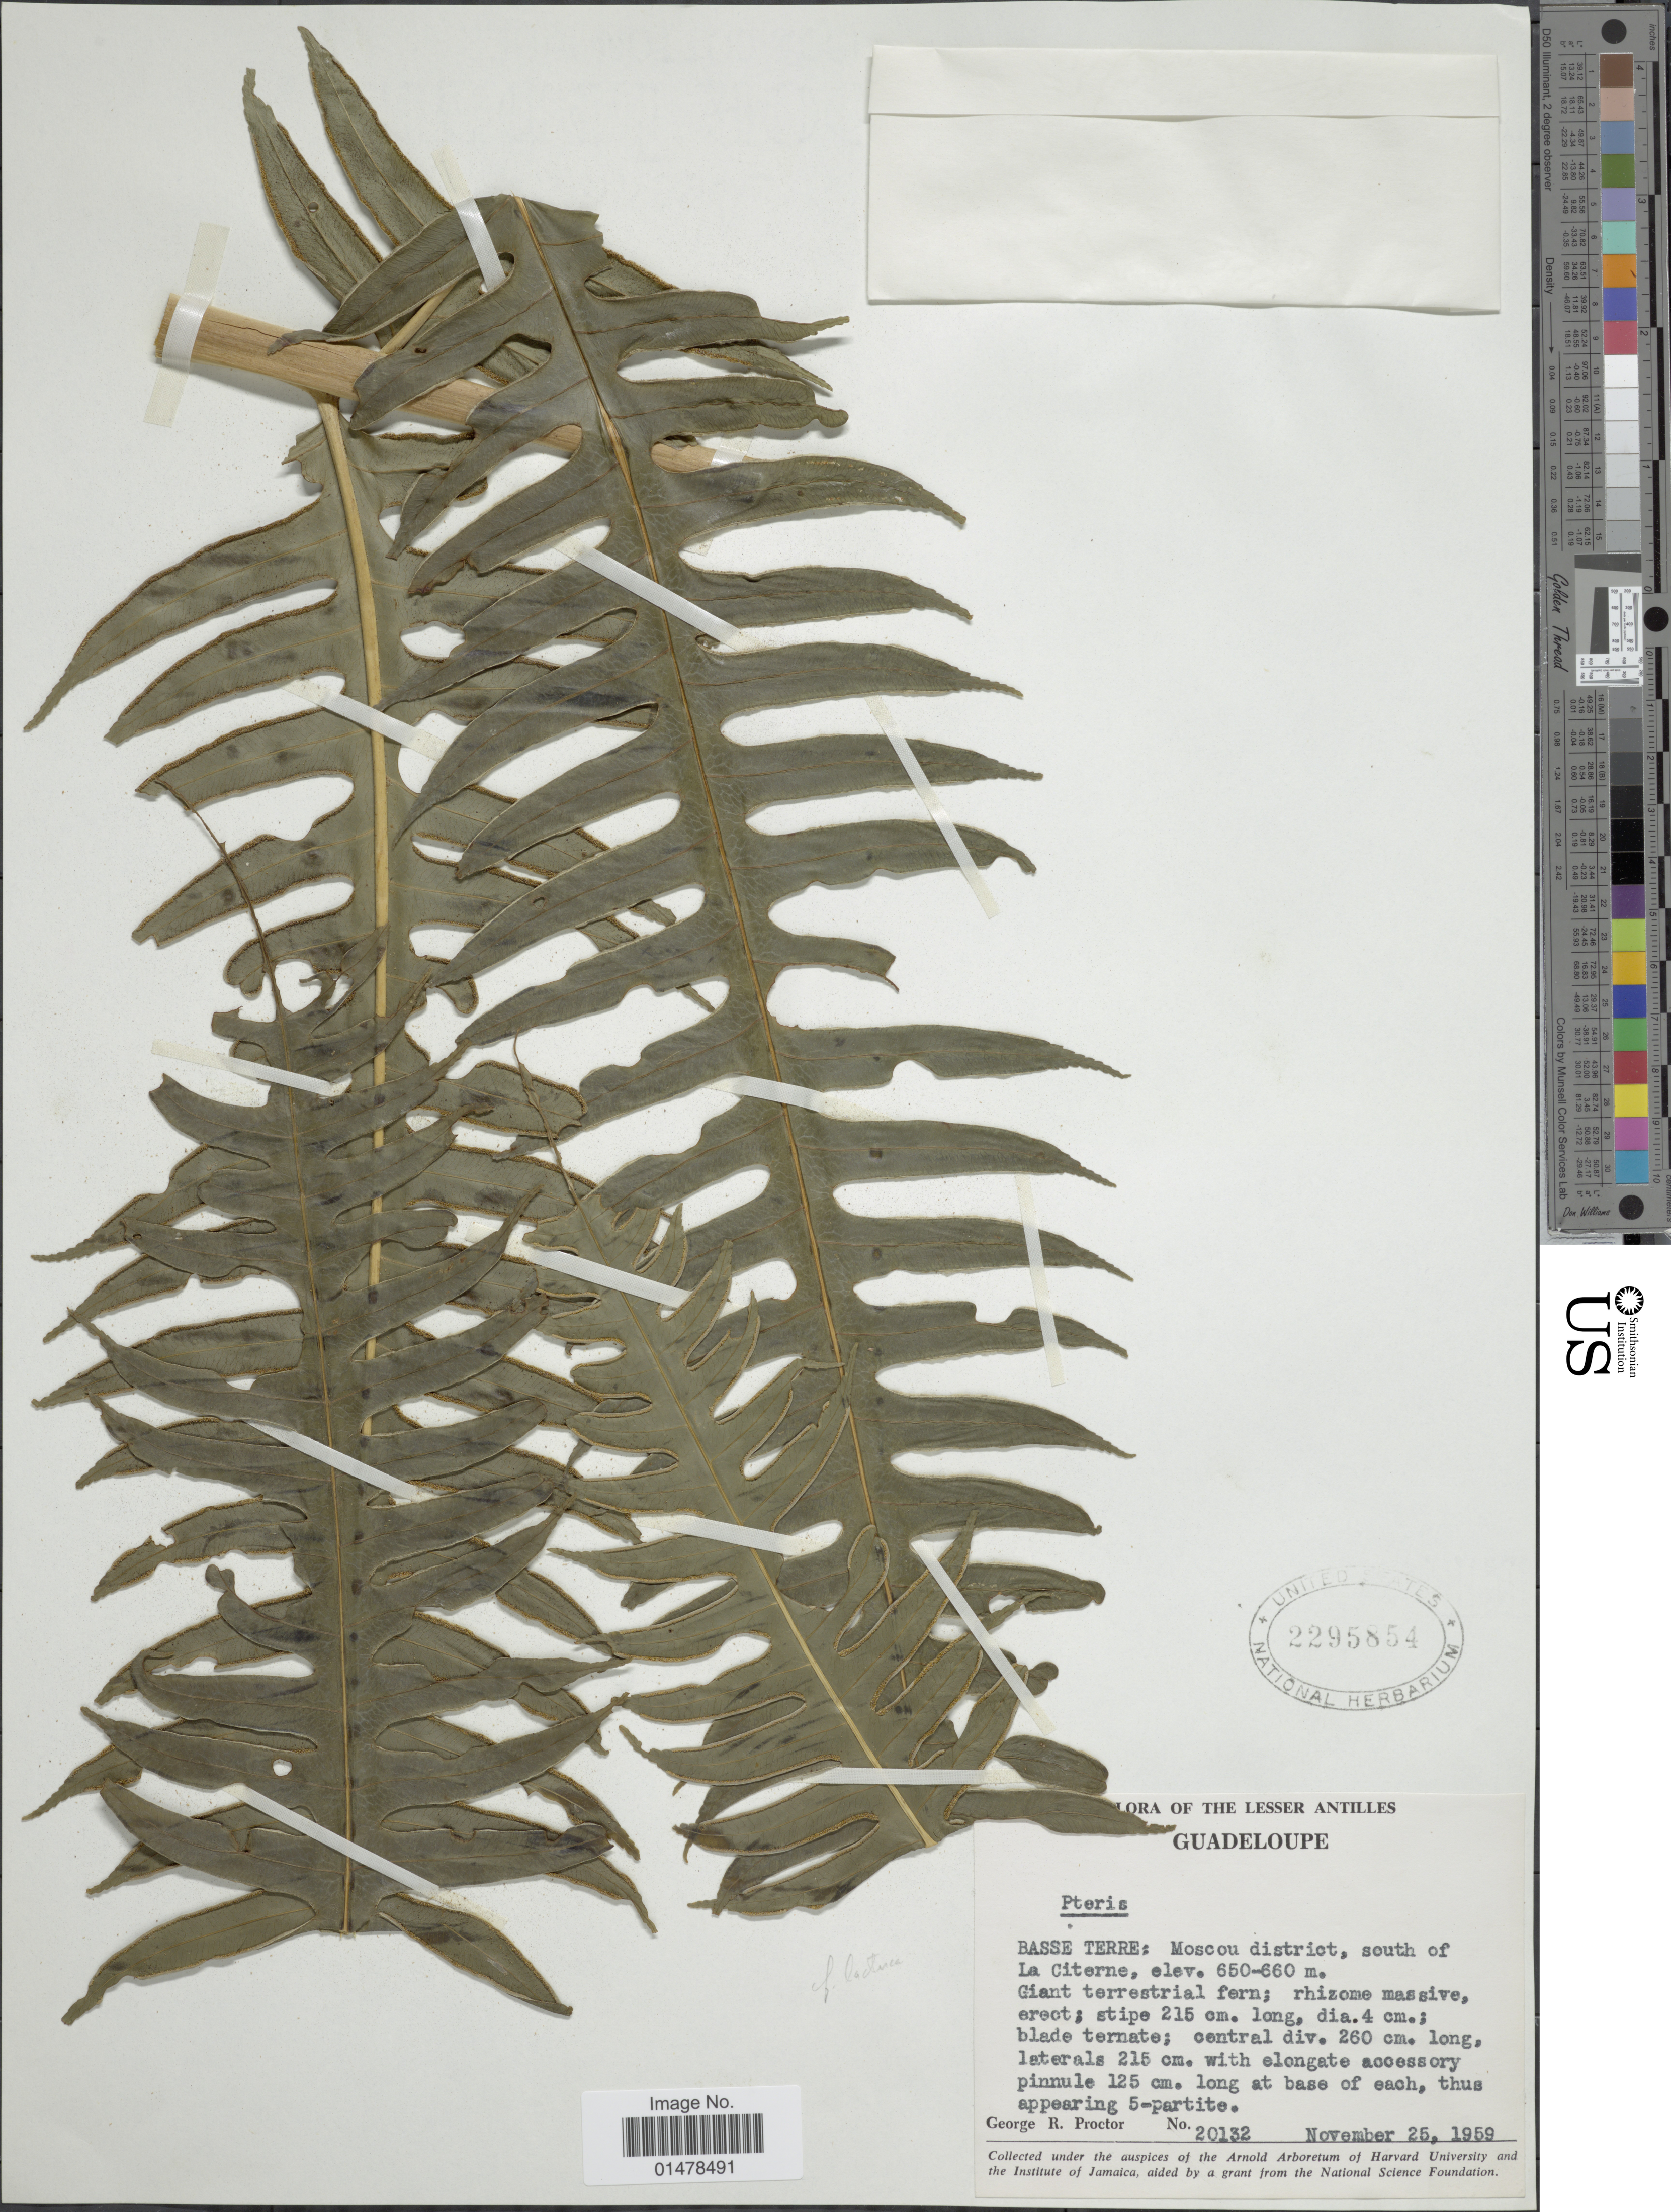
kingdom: Plantae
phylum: Tracheophyta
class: Polypodiopsida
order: Polypodiales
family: Pteridaceae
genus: Pteris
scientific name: Pteris arborea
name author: L.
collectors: G. R. Proctor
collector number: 20132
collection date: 1959-11-25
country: Guadeloupe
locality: The Lesser Antilles, Basse Terre: Moscou district, south of La Citerne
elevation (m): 650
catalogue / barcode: US 2295854